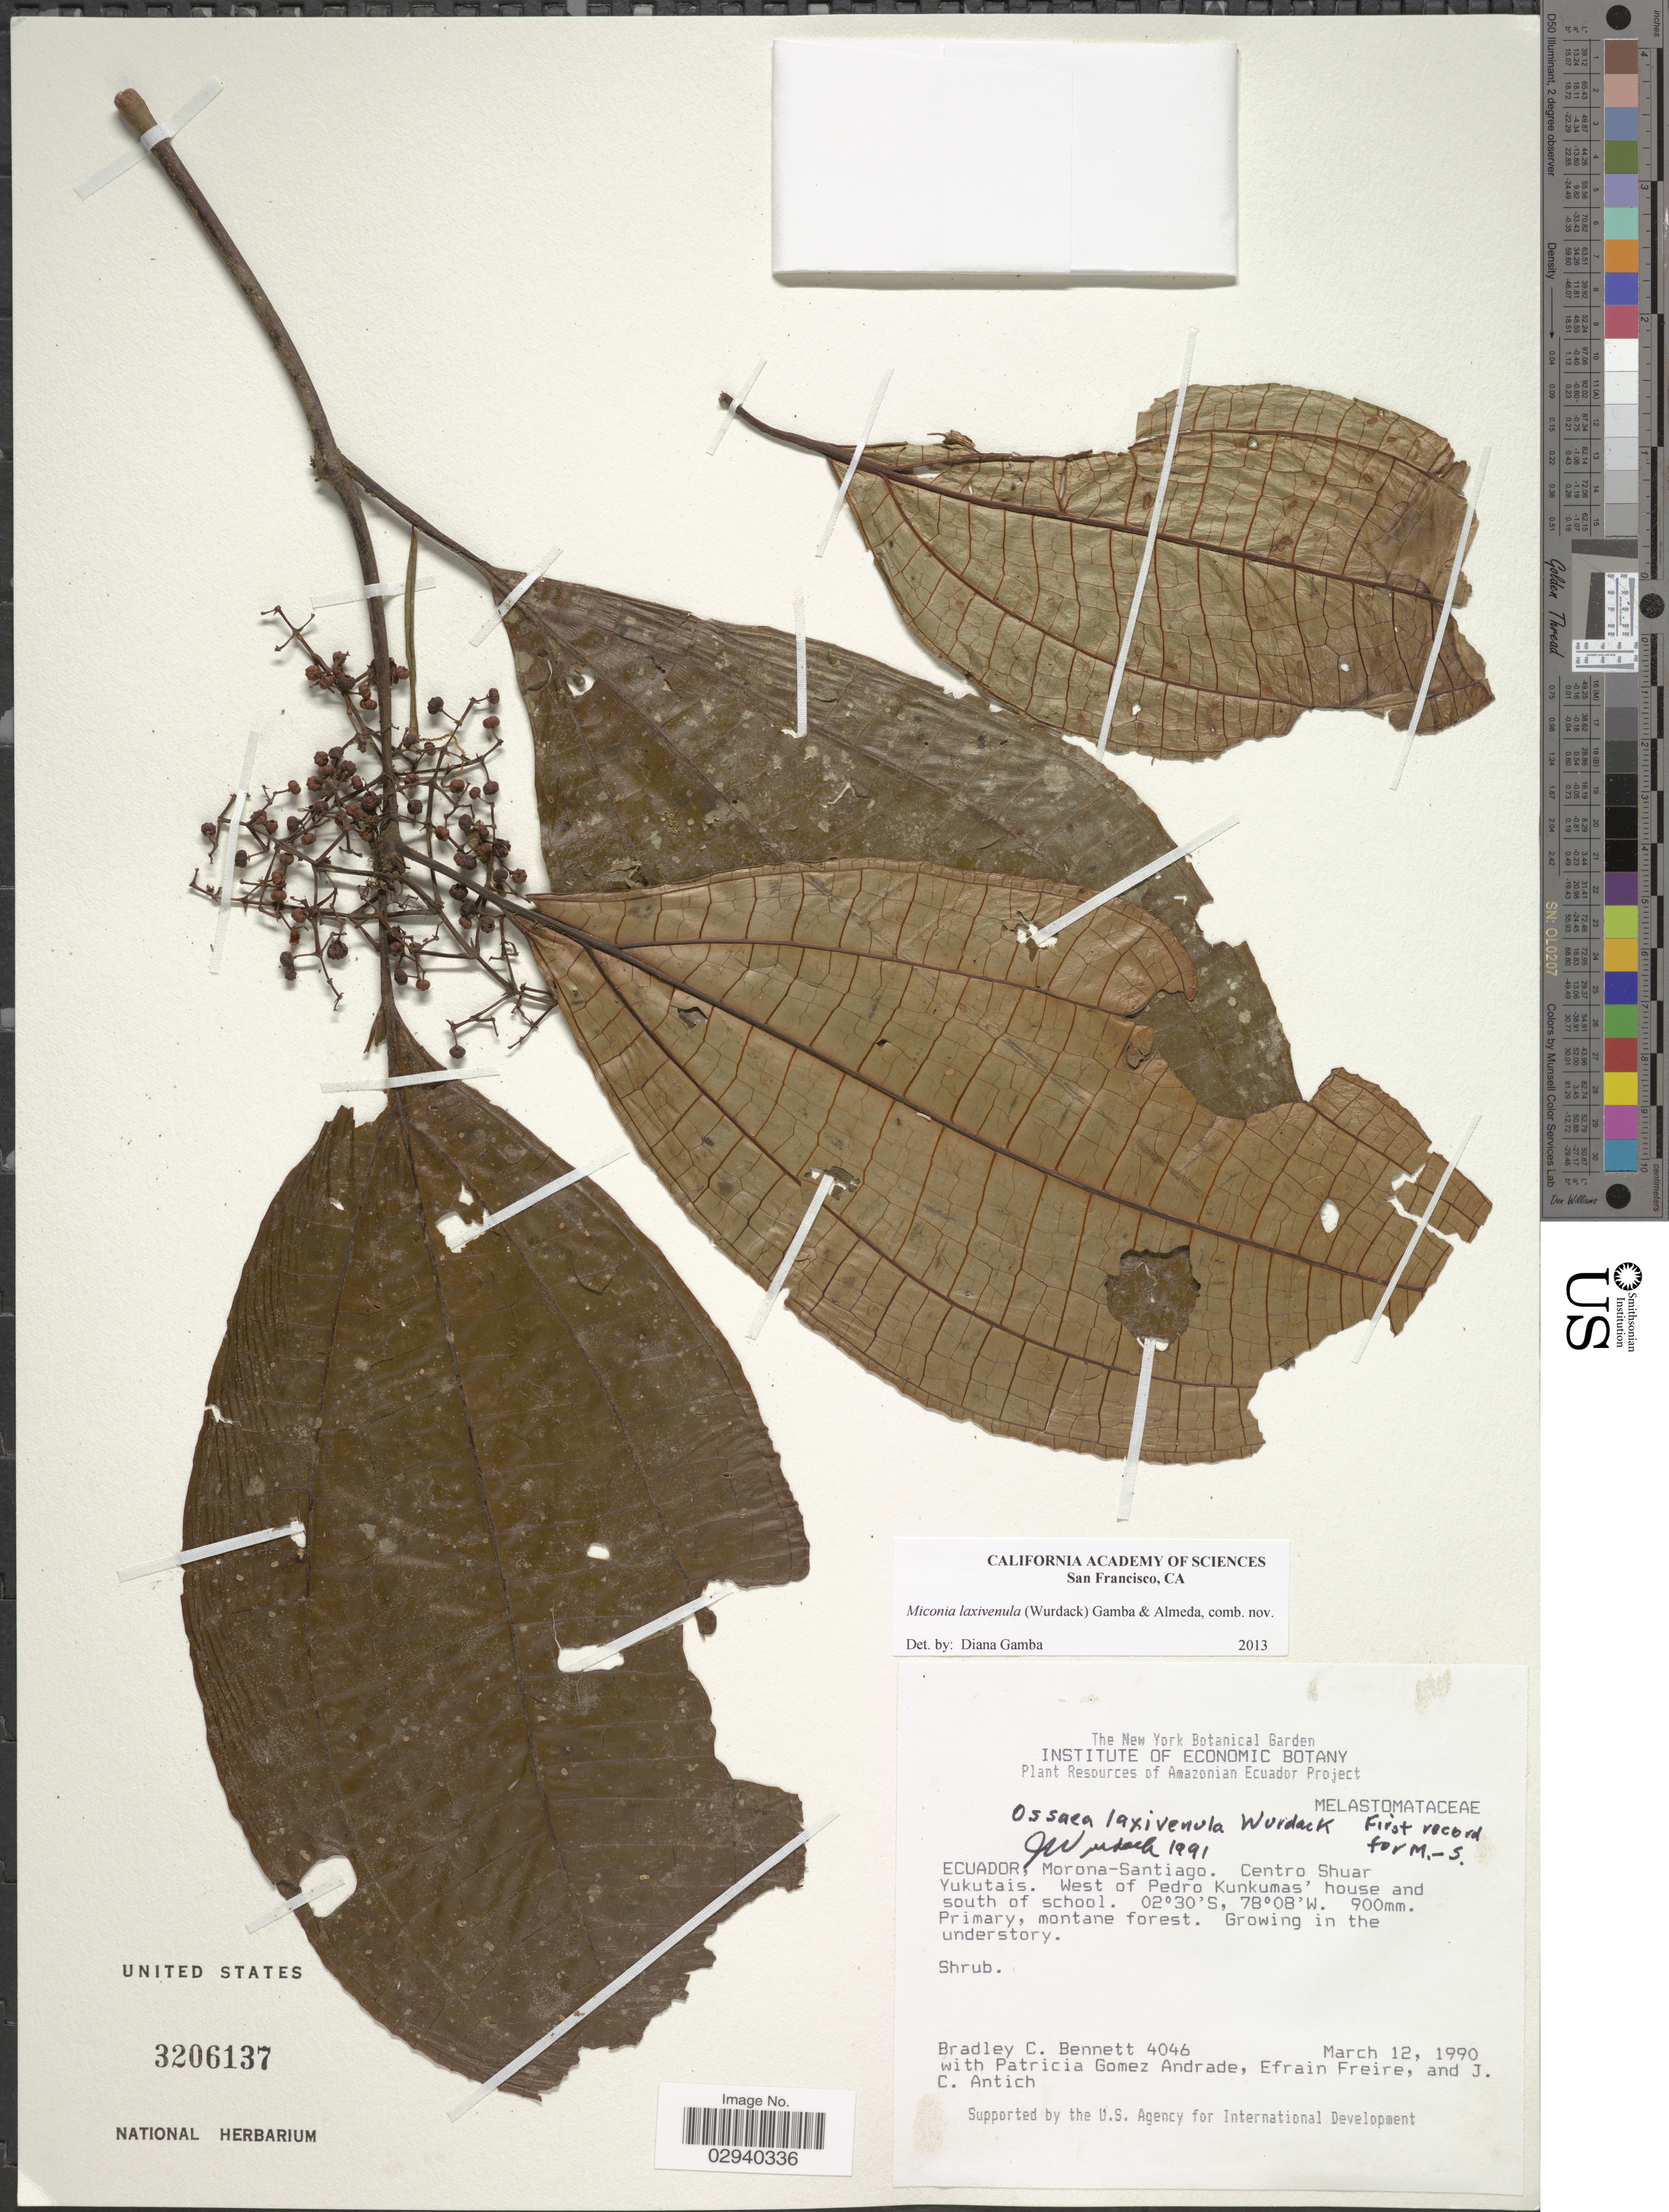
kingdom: Plantae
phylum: Tracheophyta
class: Magnoliopsida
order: Myrtales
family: Melastomataceae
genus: Miconia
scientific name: Miconia laxivenula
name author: (Wurdack) Gamba & Almeda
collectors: B. C. Bennett, P. Gomez Andrade, E. Freire & J. Antich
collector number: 4046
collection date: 1990-03-12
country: Ecuador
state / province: Morona-Santiago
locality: Centro Shuar Yukutais. West of Pedro Kunkumas' house and south of school.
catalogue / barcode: US 2306137